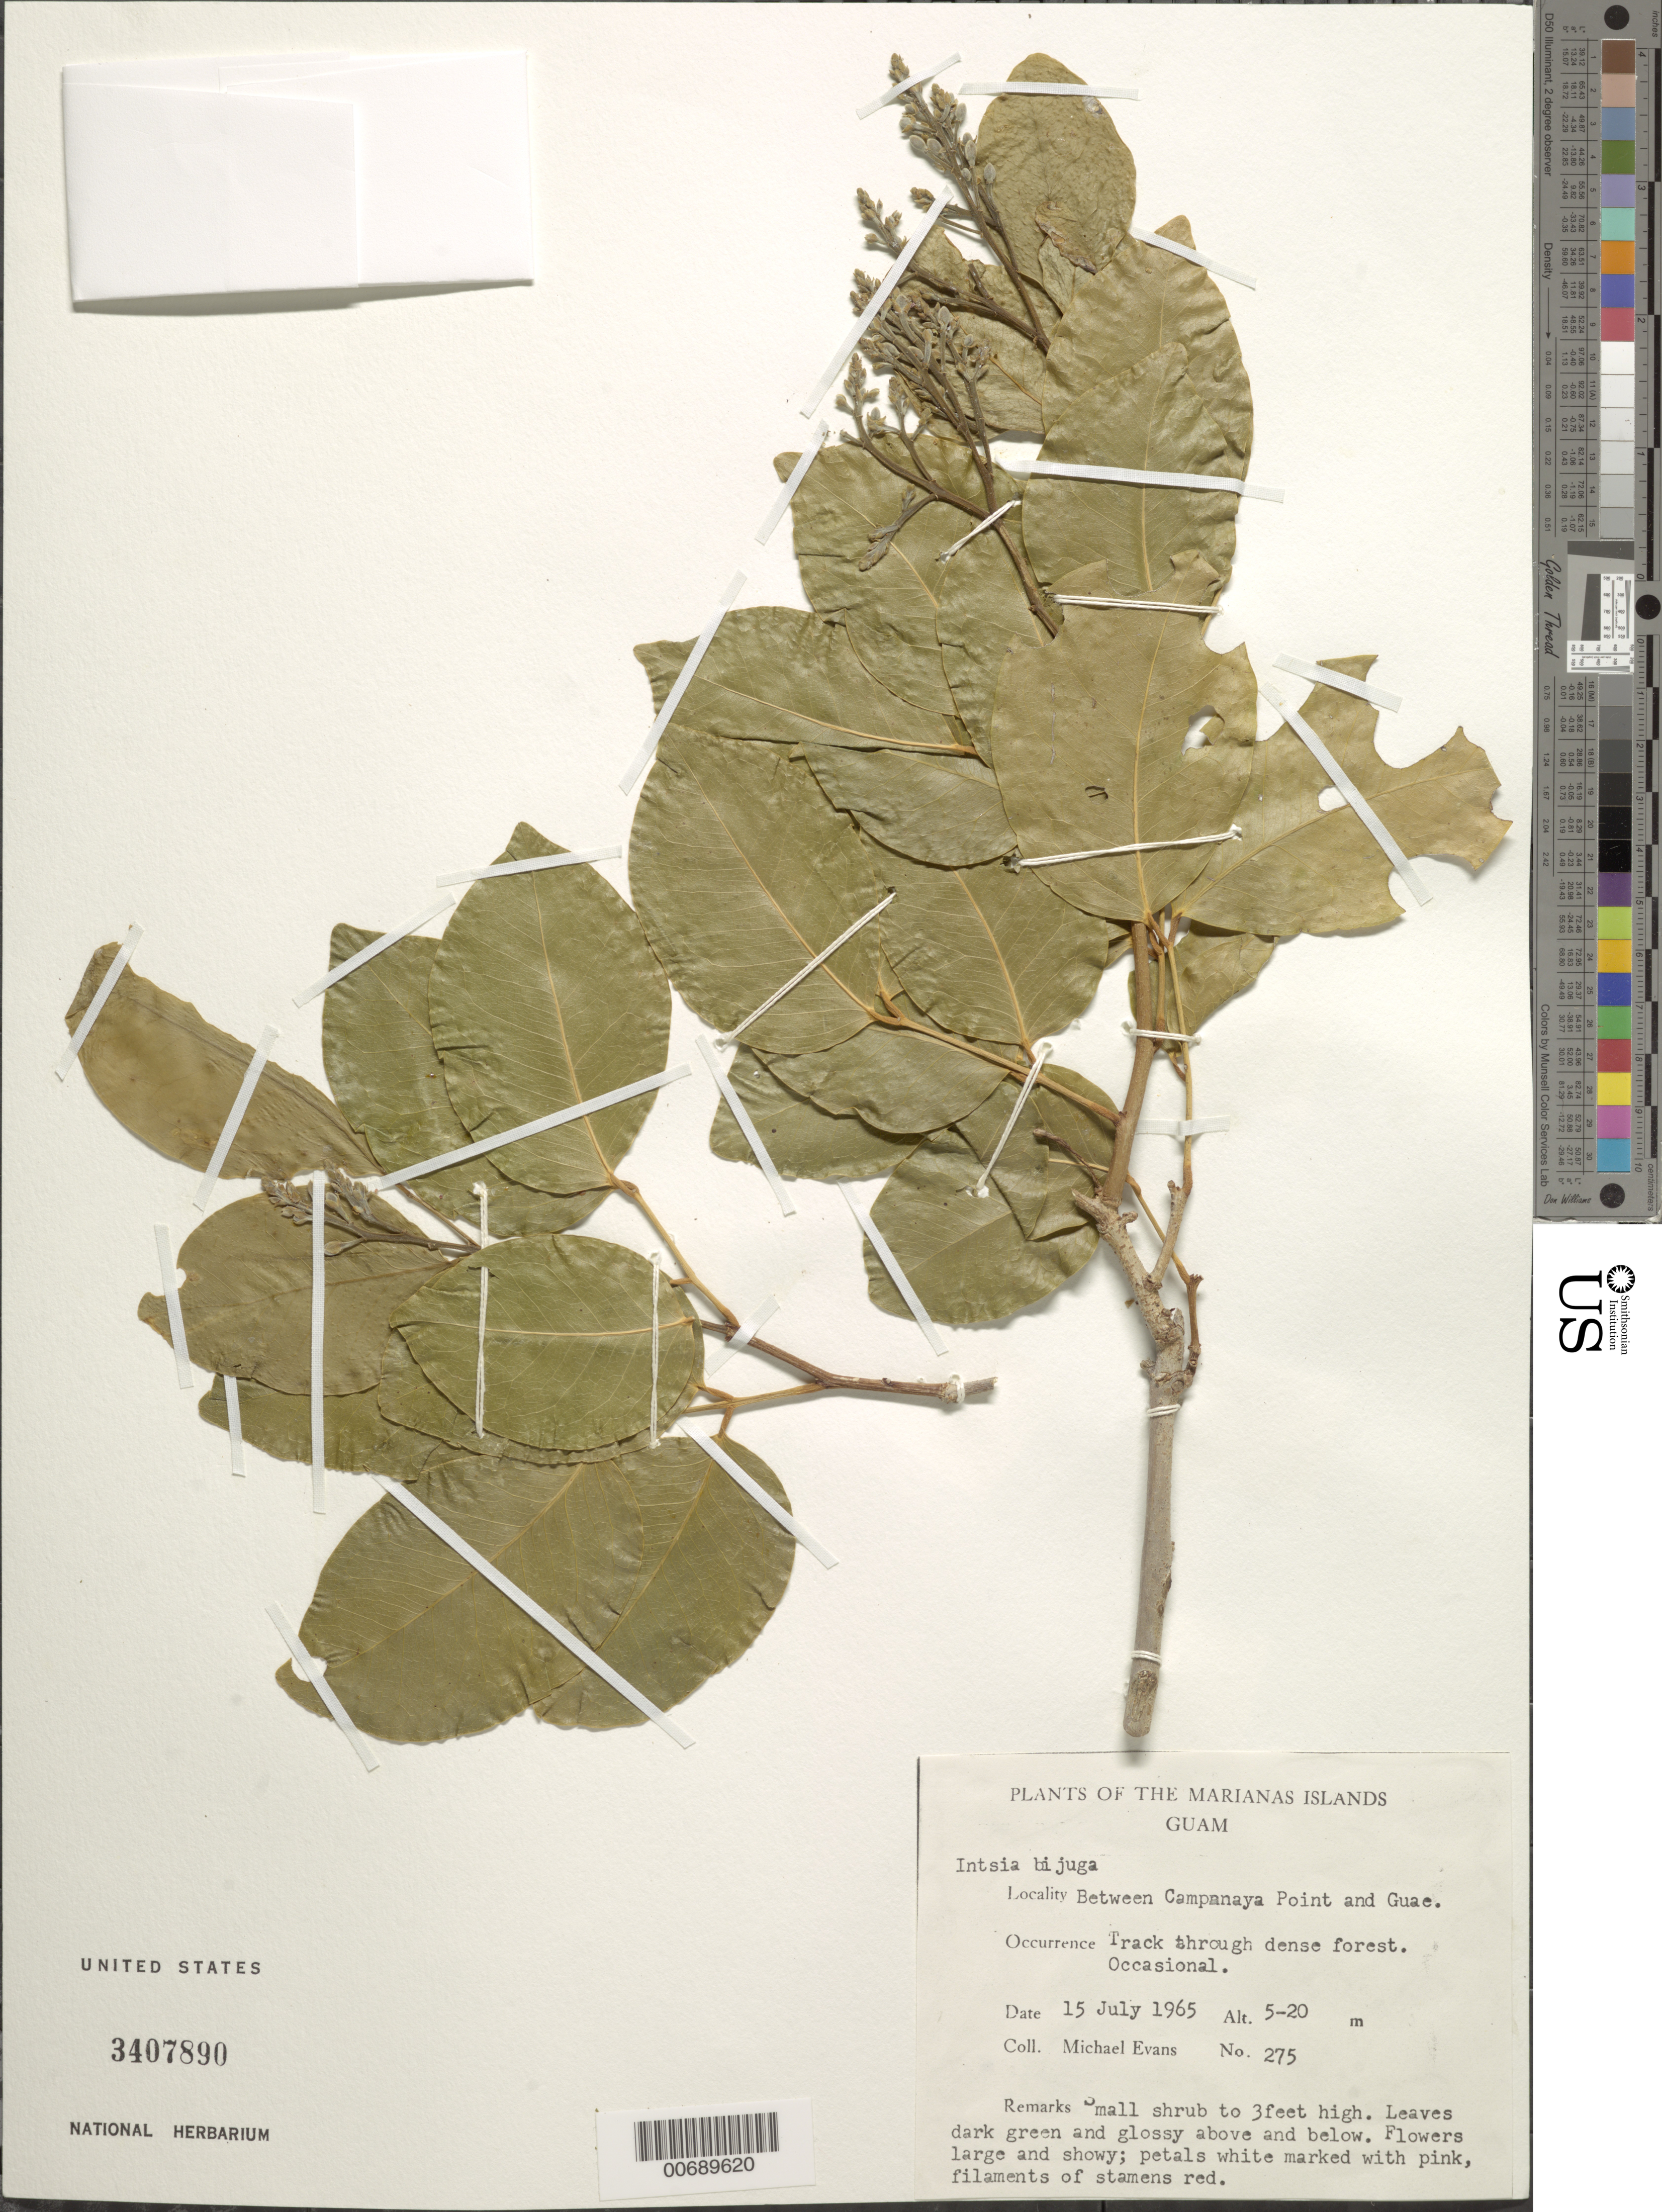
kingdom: Plantae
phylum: Tracheophyta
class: Magnoliopsida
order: Fabales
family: Fabaceae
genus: Intsia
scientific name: Intsia bijuga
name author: (Colebr.) Kuntze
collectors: M. Evans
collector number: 275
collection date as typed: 15 Jul 1965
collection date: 1965-07-15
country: Guam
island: Guam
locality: Between Campanaya Point and Guae.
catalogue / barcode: US 3407890